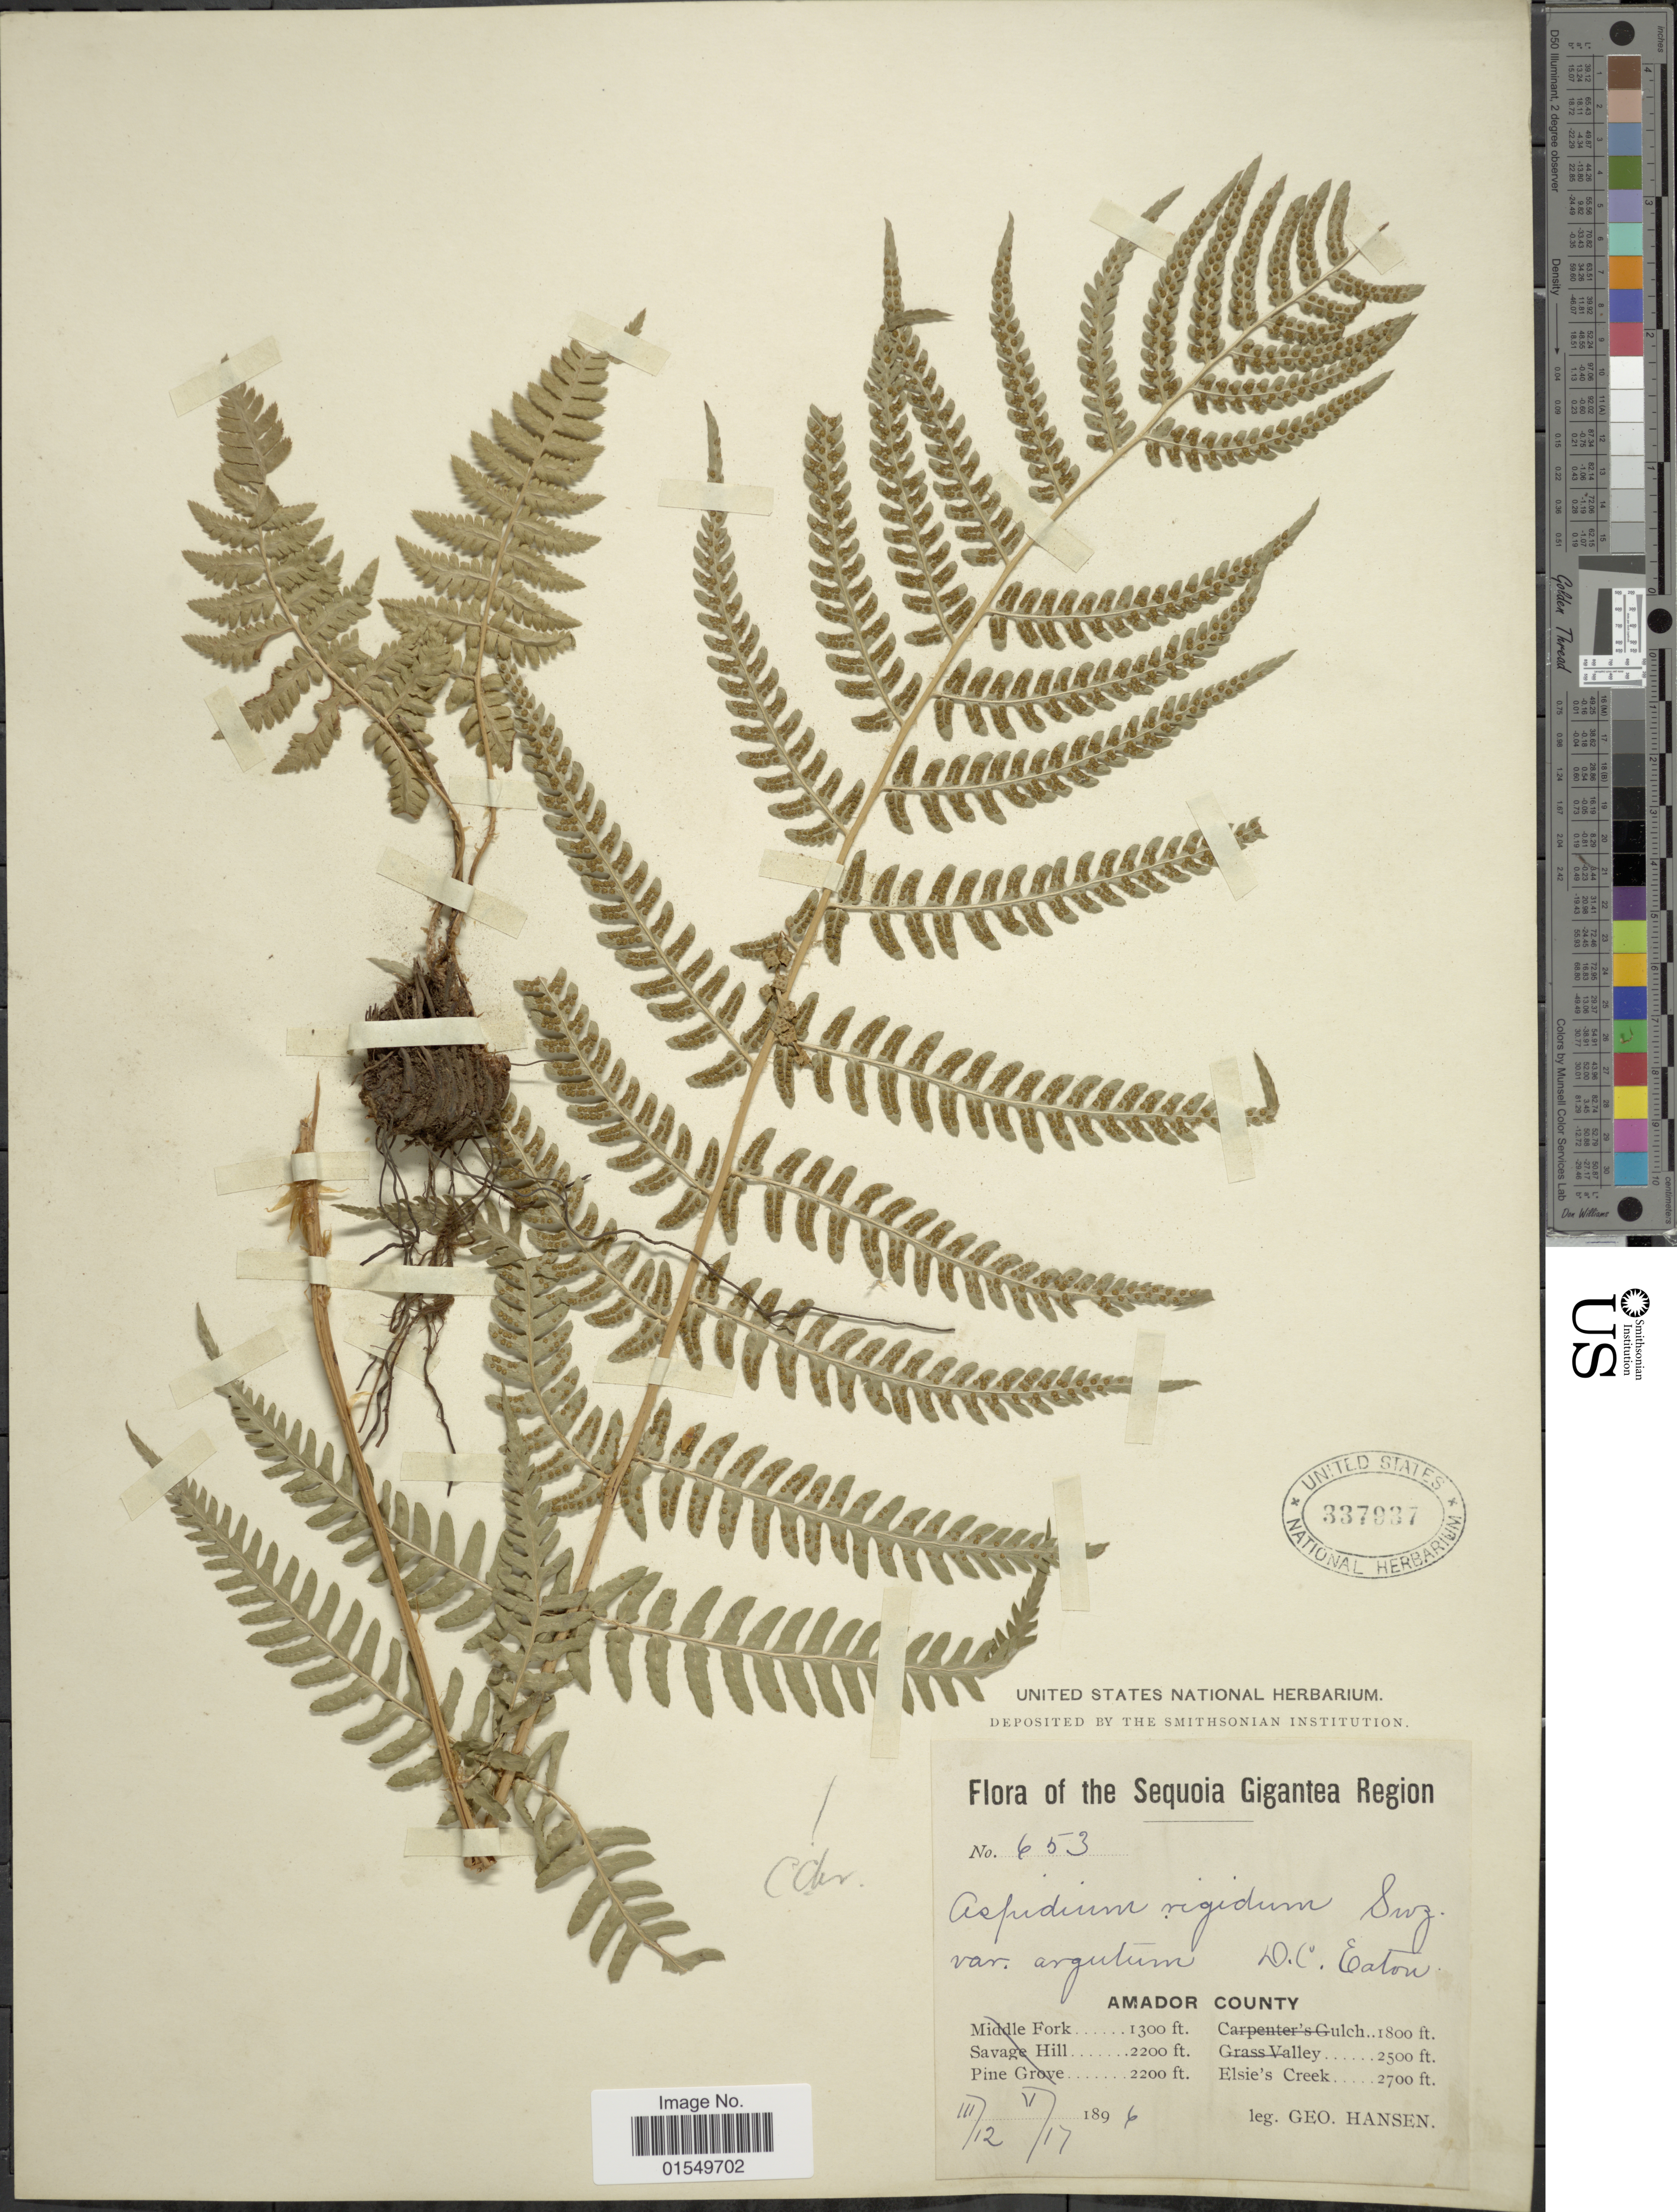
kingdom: Plantae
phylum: Tracheophyta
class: Polypodiopsida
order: Polypodiales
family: Dryopteridaceae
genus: Dryopteris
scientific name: Dryopteris arguta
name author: (Kaulf.) Maxon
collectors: G. Hansen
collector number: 653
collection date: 1896-03-12/1896-05-17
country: United States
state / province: California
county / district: Amador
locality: Sequoia Gigantea Region, Amador County, Elsie's Creek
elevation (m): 823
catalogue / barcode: US 337937